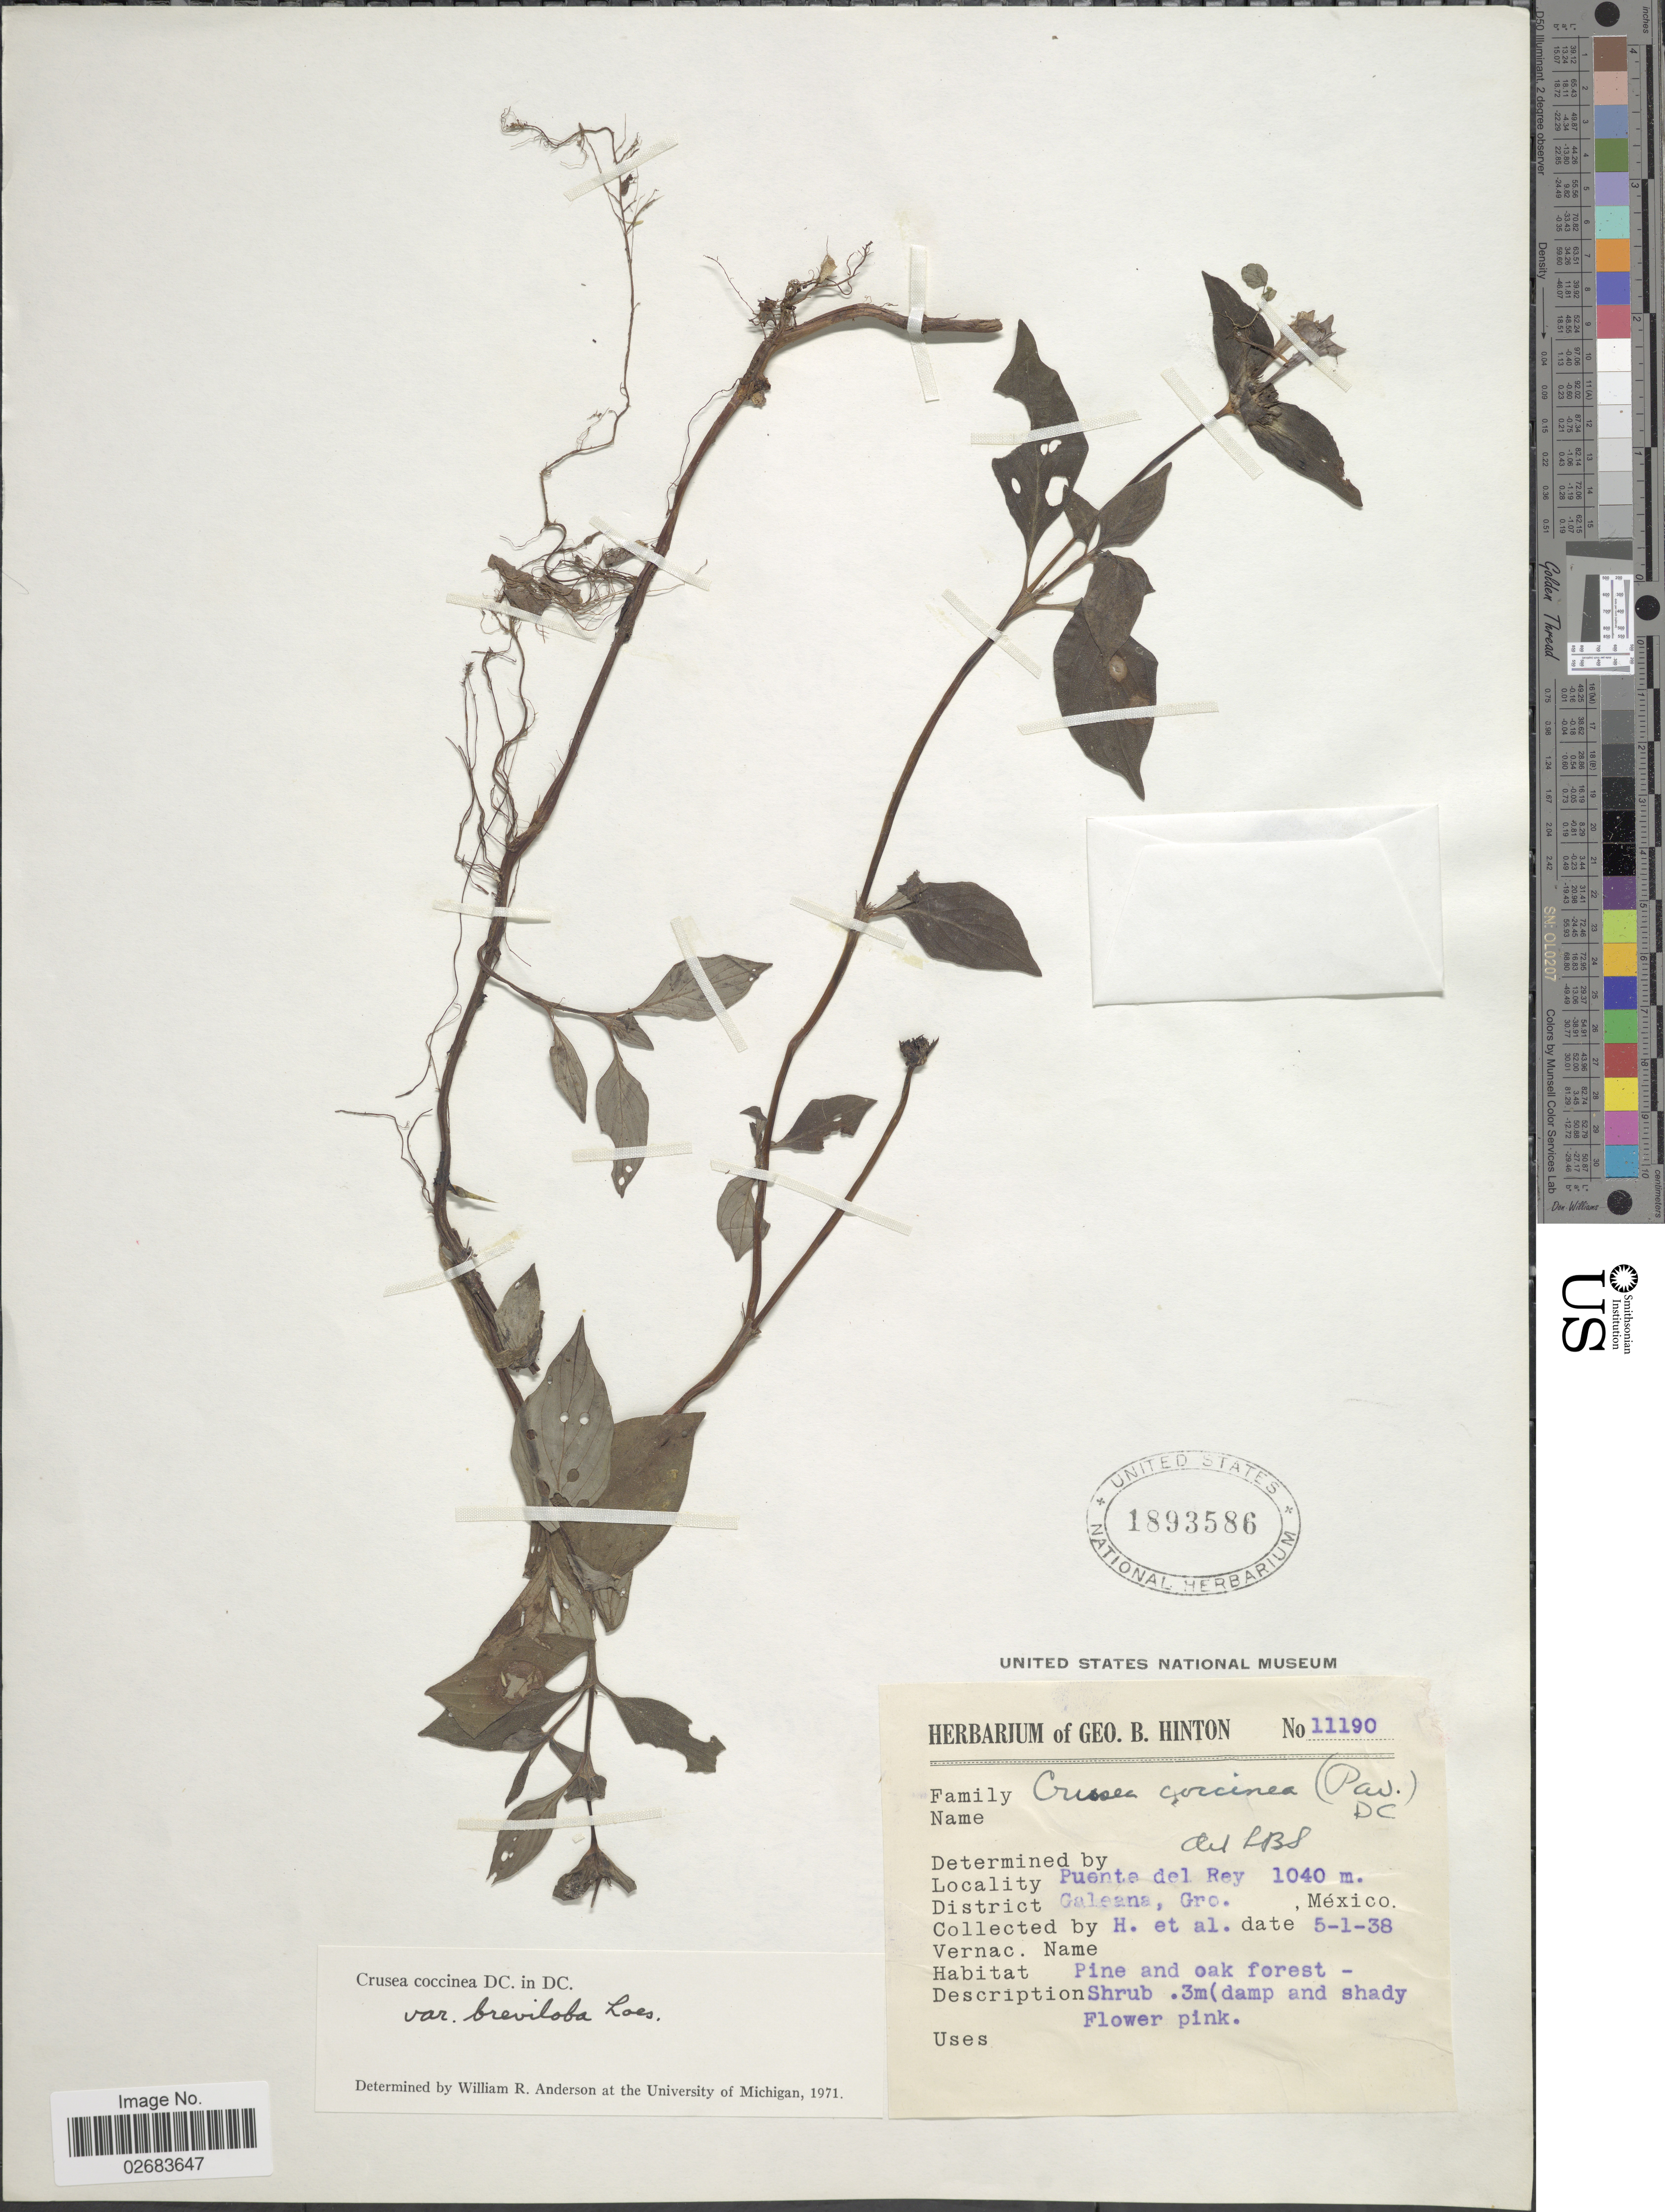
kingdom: Plantae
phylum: Tracheophyta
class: Magnoliopsida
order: Gentianales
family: Rubiaceae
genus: Crusea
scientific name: Crusea coccinea var. breviloba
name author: Loes.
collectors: G. B. Hinton & et al.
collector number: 11190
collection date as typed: Transcribed d/m/y: 1/5/38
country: Mexico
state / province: Guerrero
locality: Puenta del Rey. District Galeana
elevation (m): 1040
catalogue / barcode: US 1893586